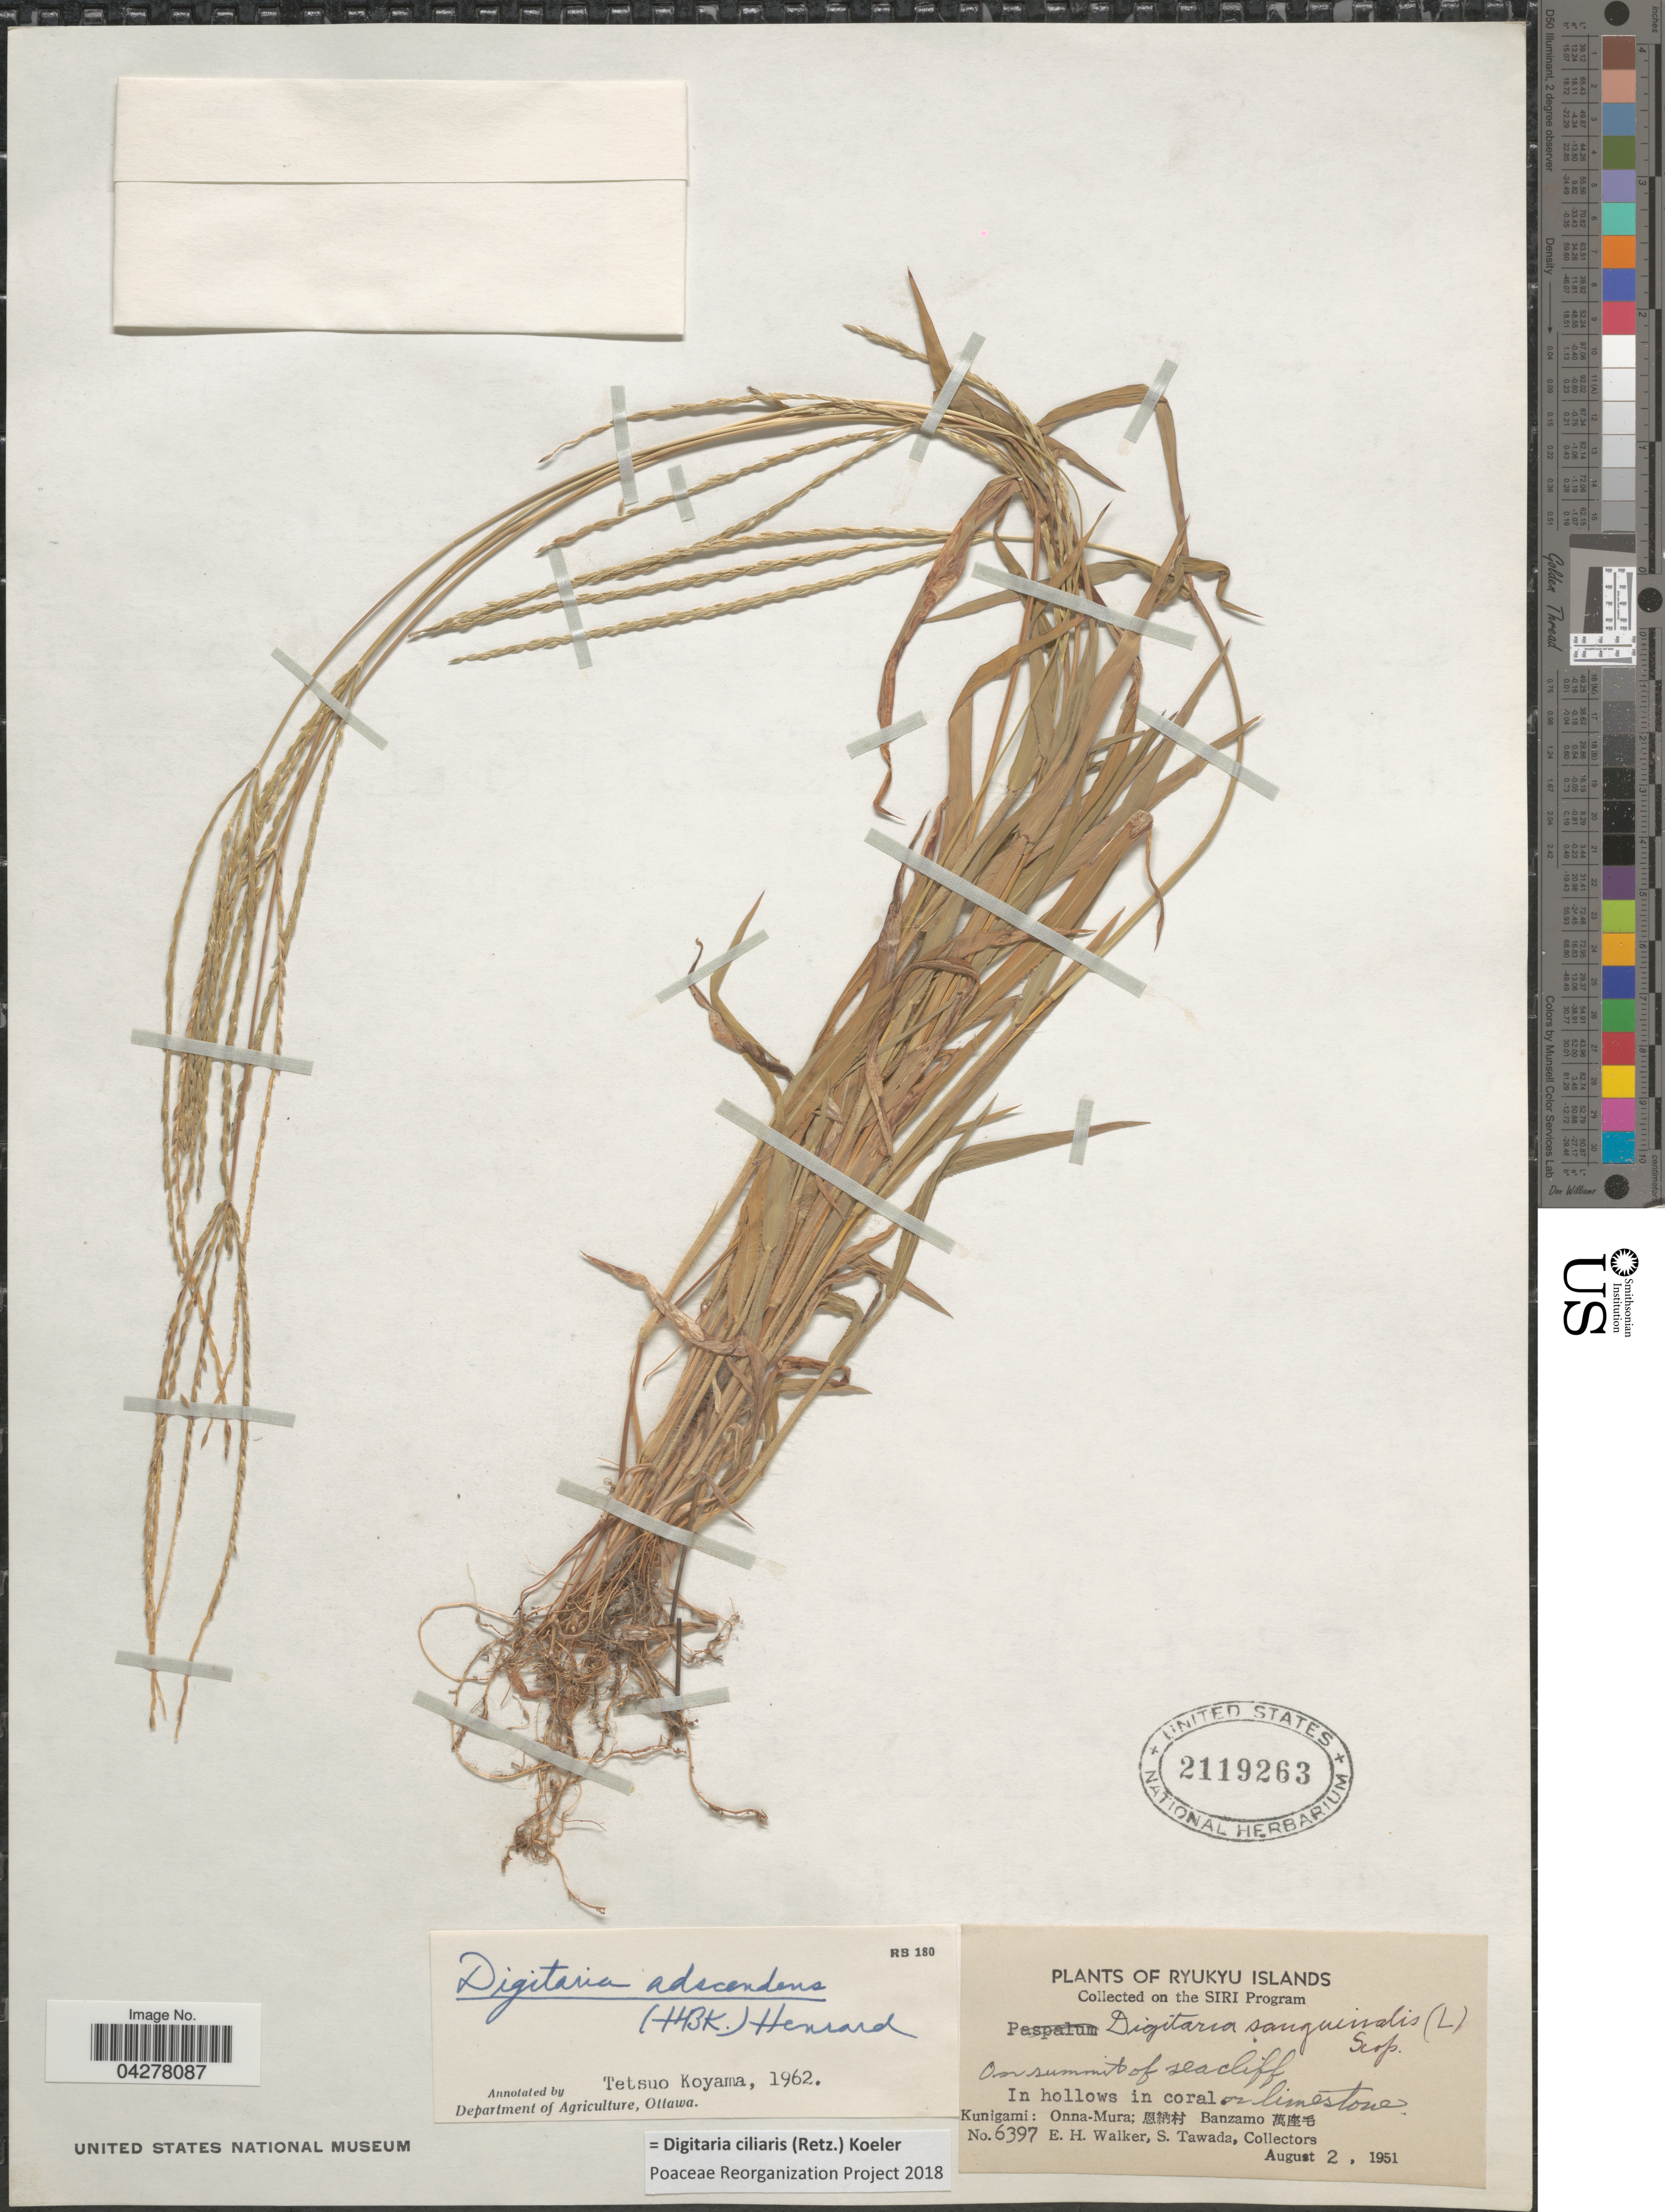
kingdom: Plantae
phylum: Tracheophyta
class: Liliopsida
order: Poales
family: Poaceae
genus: Digitaria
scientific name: Digitaria ciliaris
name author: (Retz.) Koeler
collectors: E. H. Walker & S. Tawada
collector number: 6397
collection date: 1951-08-02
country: Japan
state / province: Okinawa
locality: The Ryukyu Islands. On summit of seacliff. In hollows in coral or limestone. Kunigami: Onna-Mura; [Foreign script] Banzamo [Foreign script].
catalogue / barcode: US 2119263